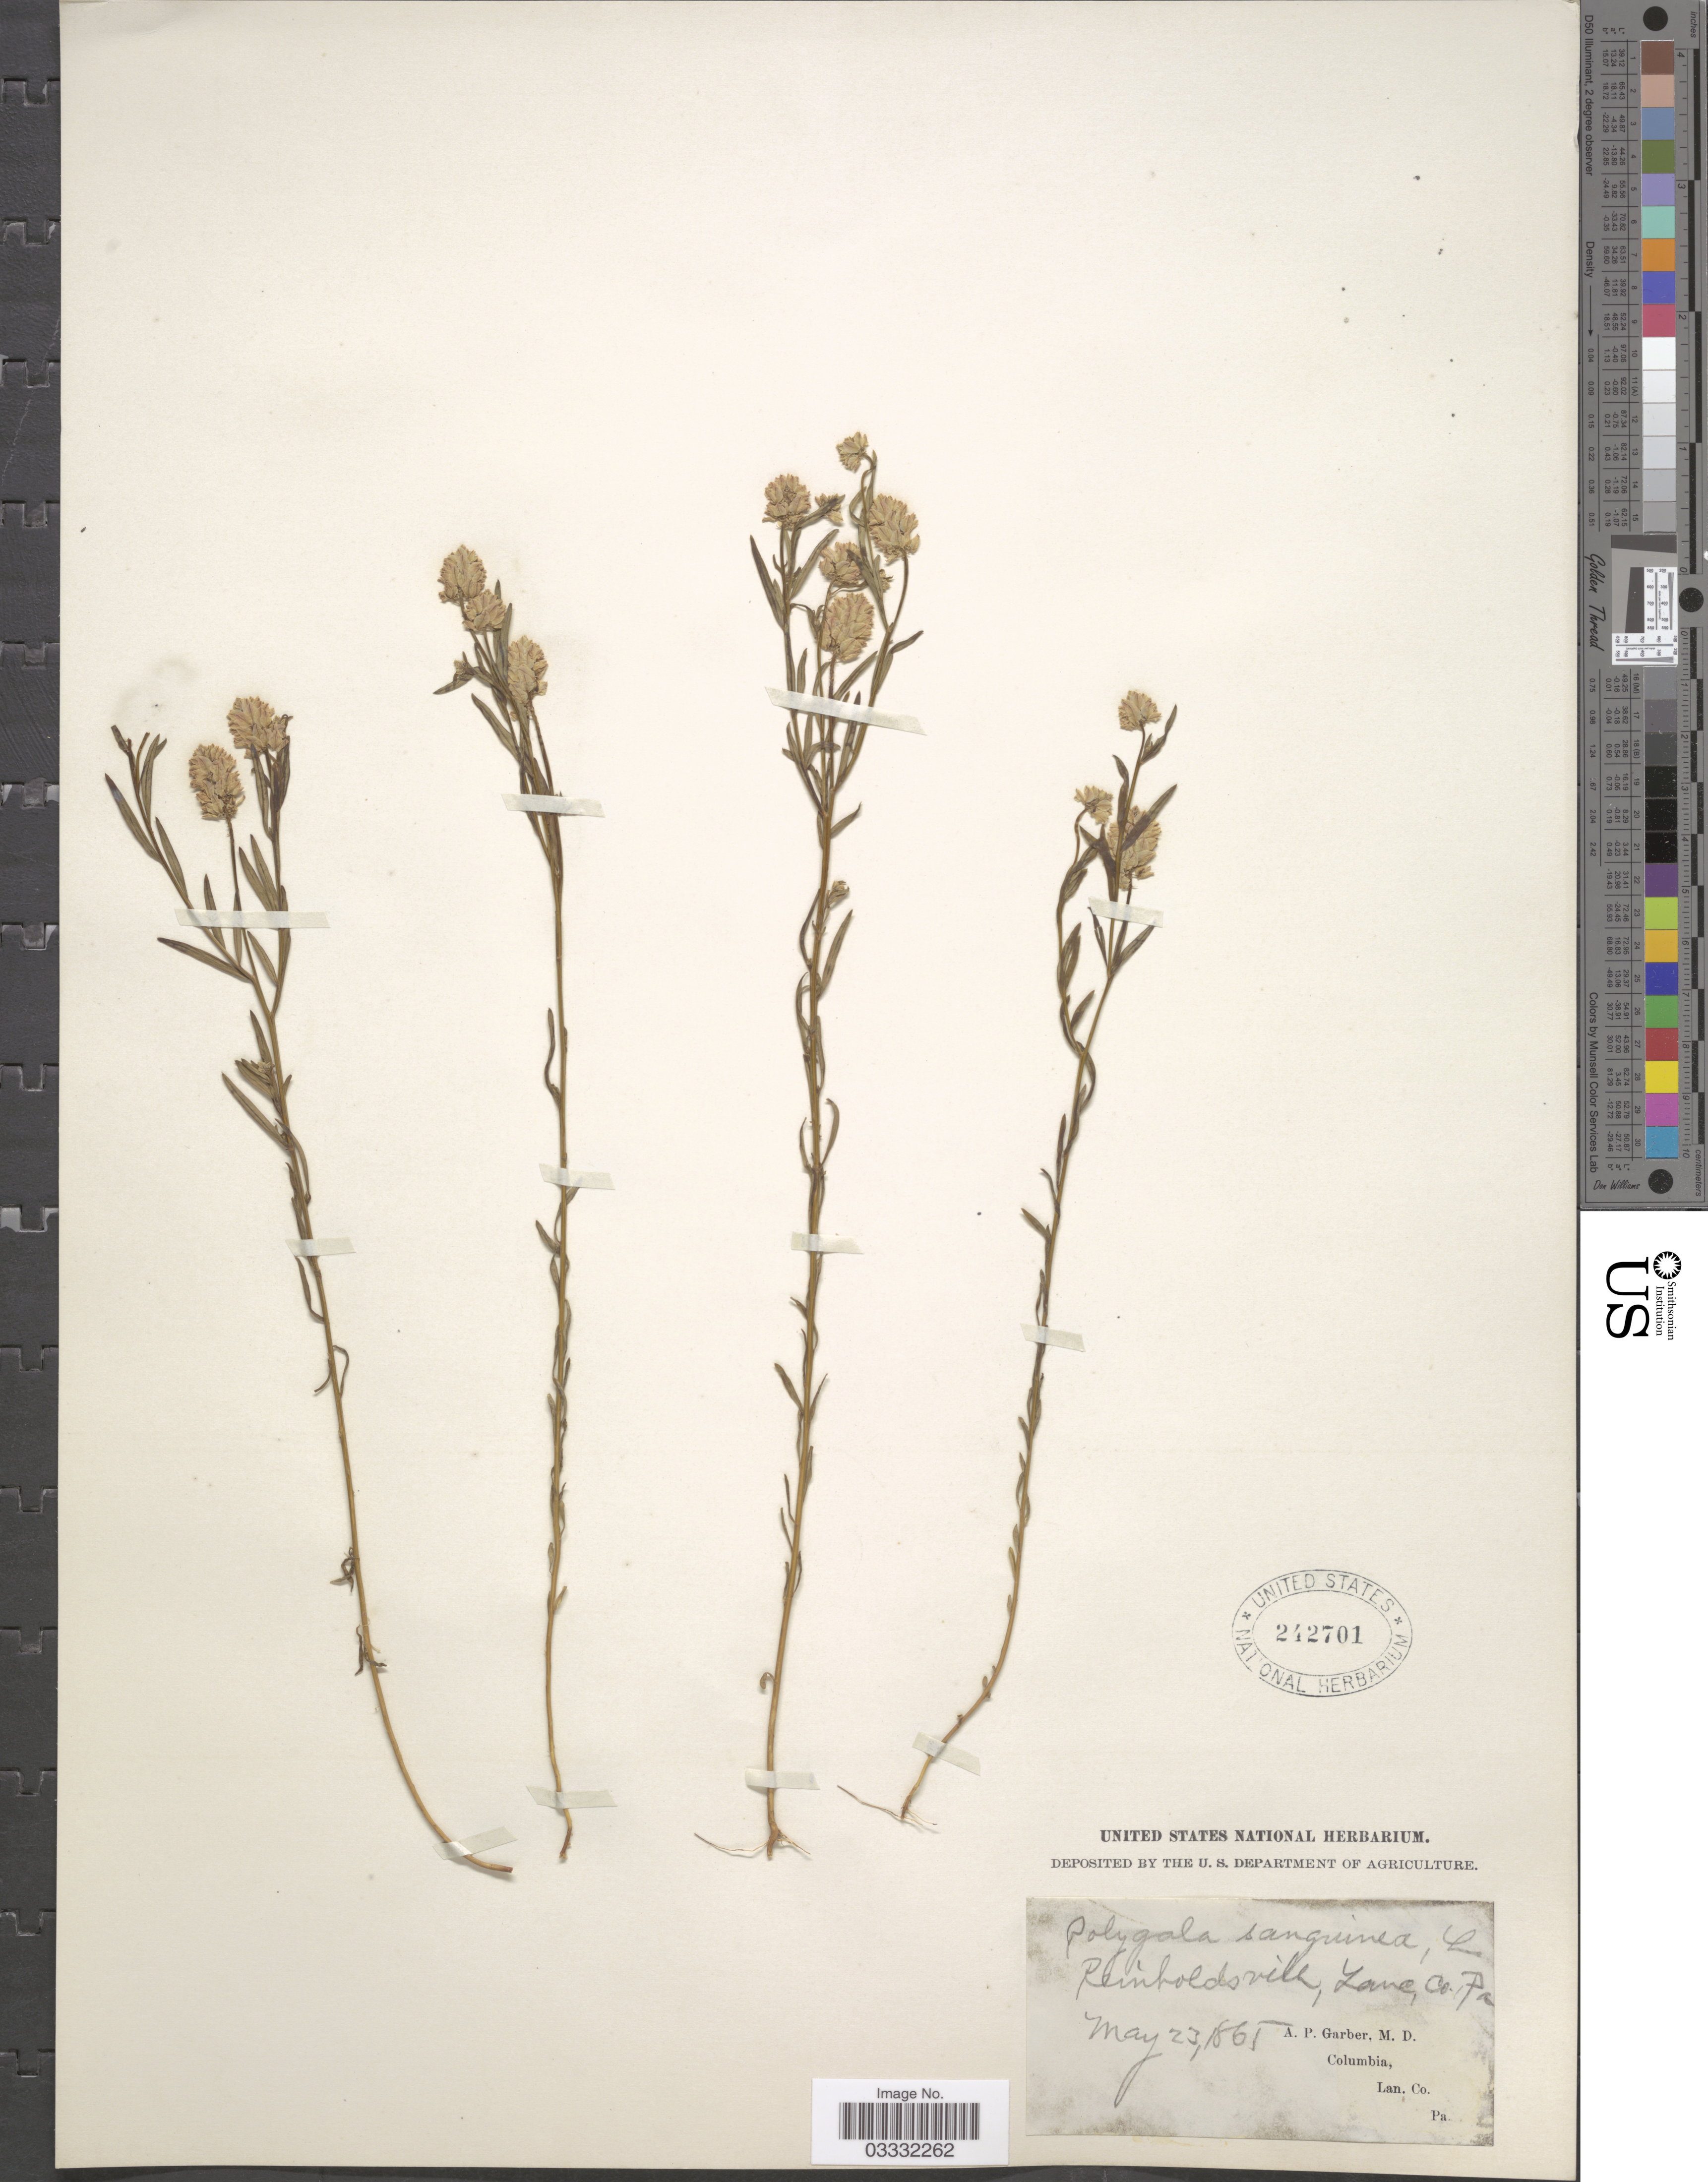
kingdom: Plantae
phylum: Tracheophyta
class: Magnoliopsida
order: Fabales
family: Polygalaceae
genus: Polygala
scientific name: Polygala sanguinea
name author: L.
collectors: A. P. Garber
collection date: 1865-05-23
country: United States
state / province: Pennsylvania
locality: Reinholdsville, Lane Co.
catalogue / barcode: US 242701